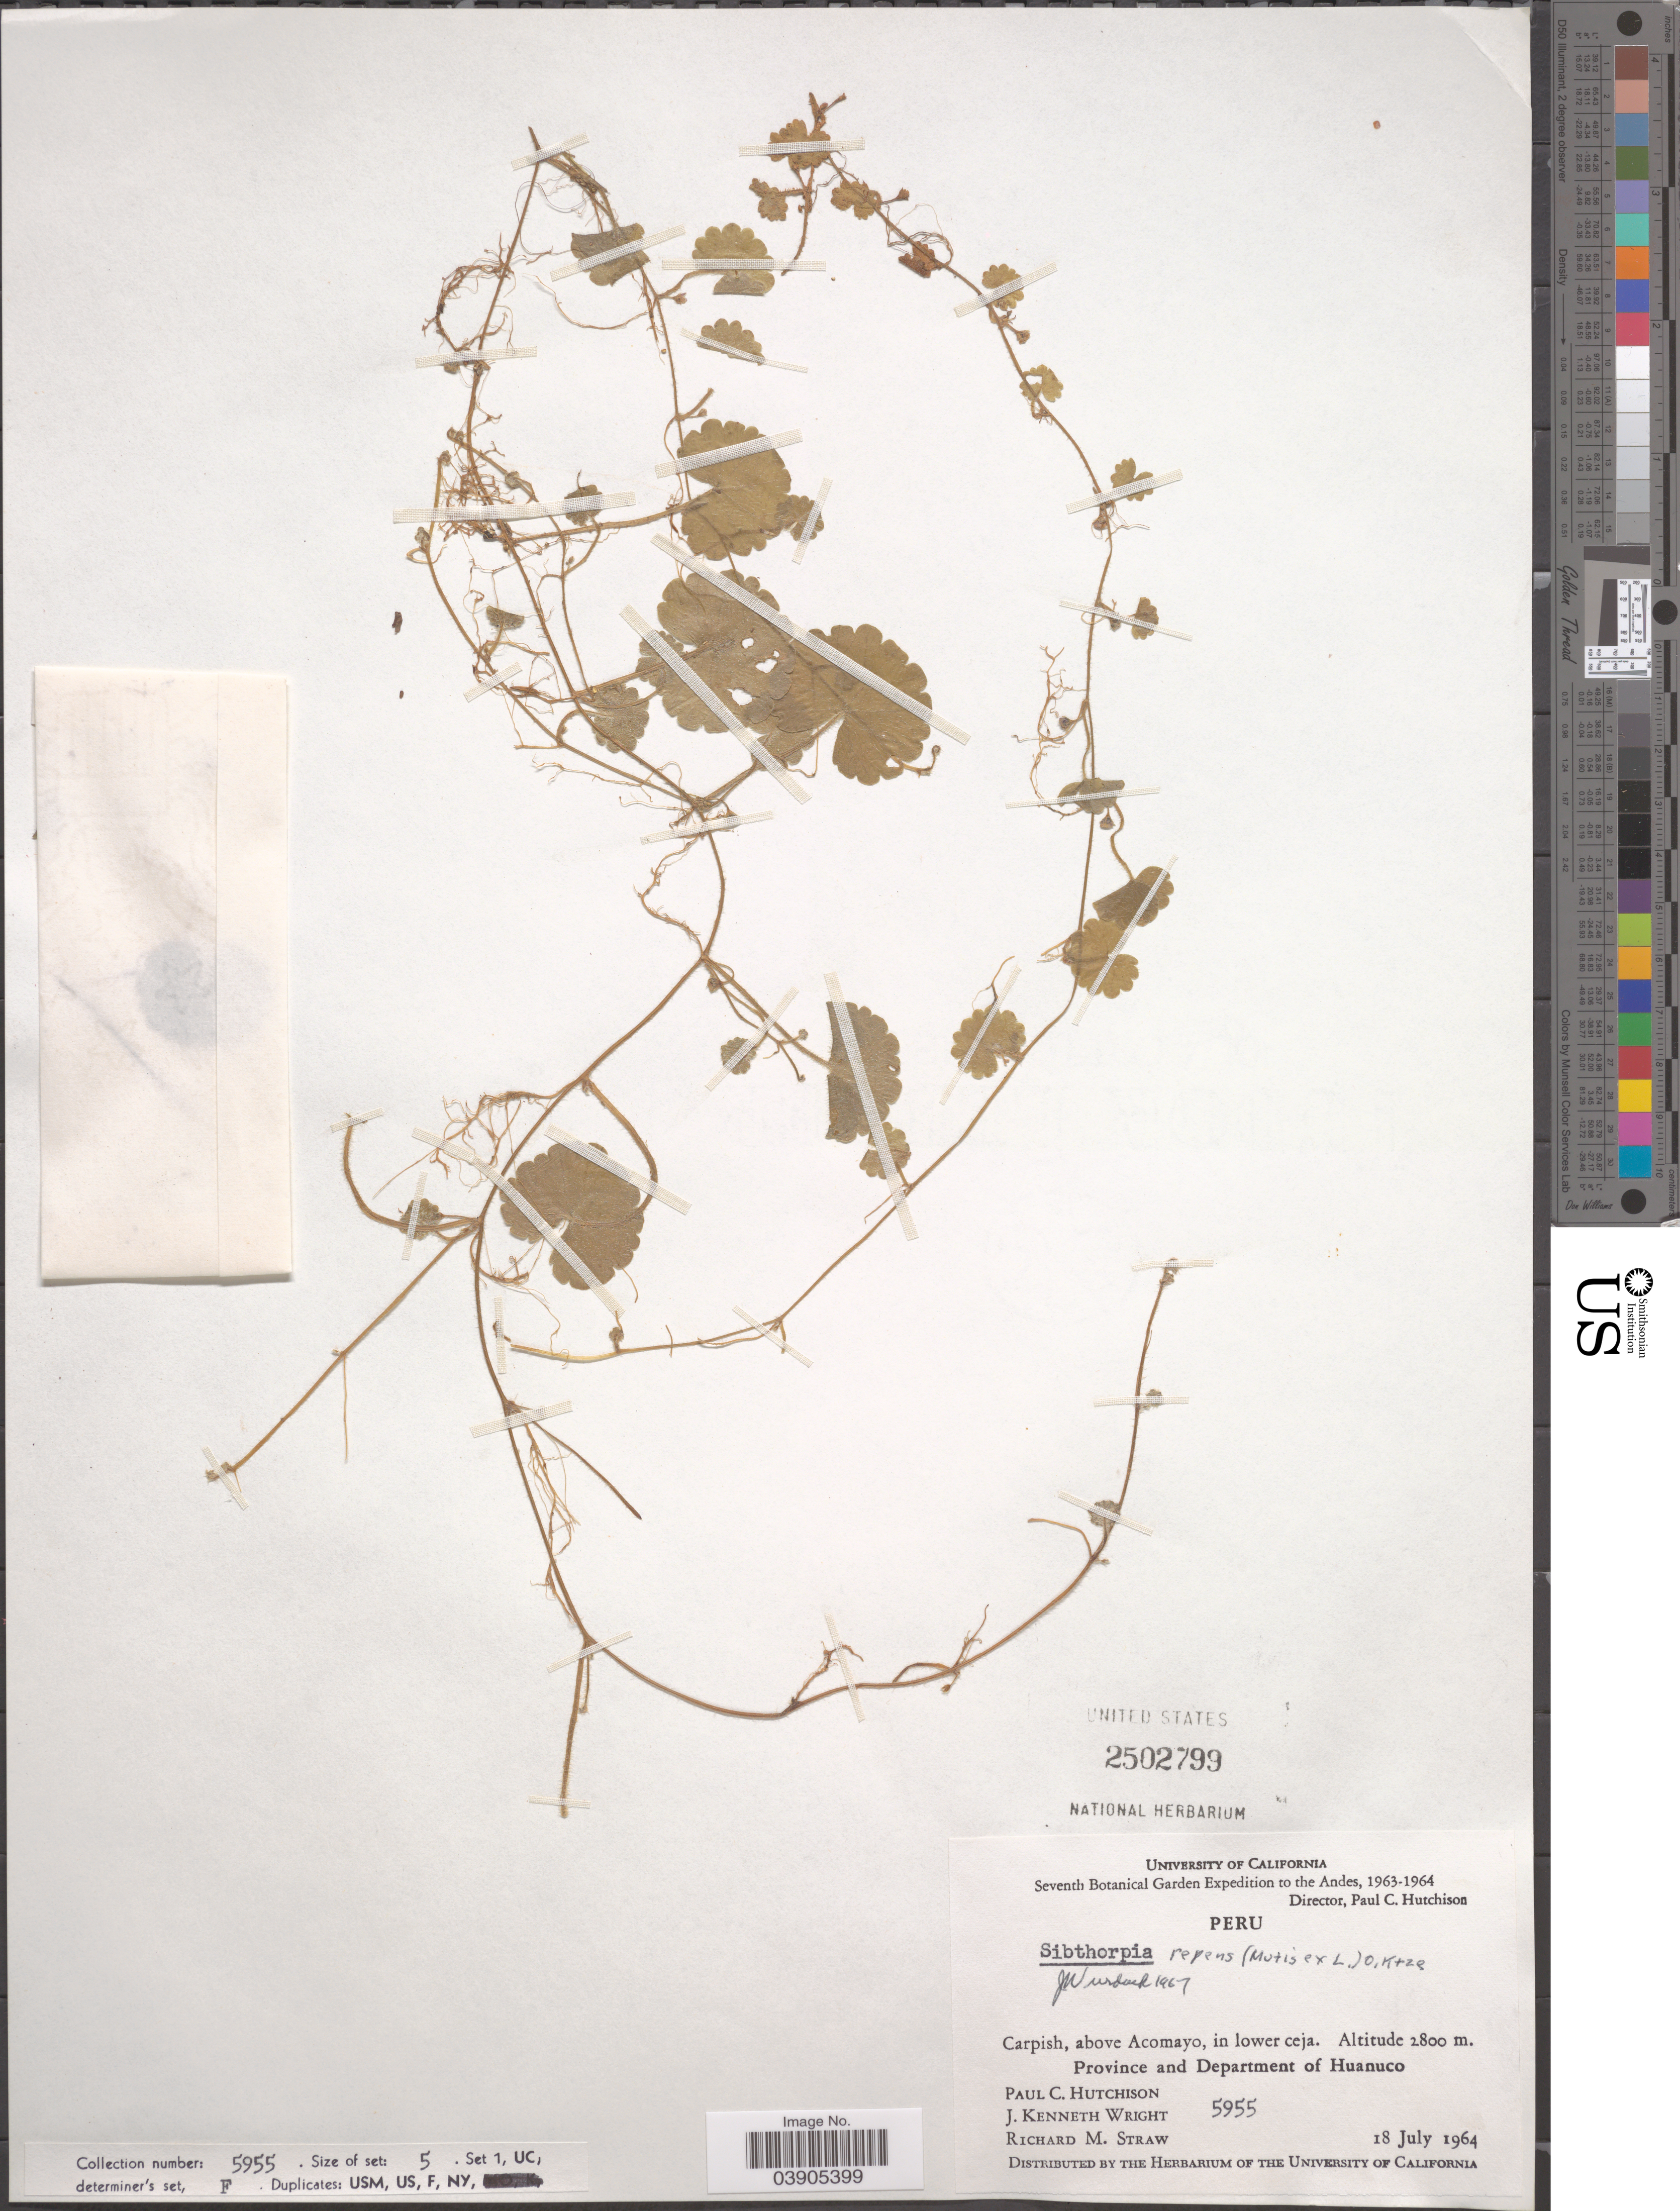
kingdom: Plantae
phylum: Tracheophyta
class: Magnoliopsida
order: Lamiales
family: Plantaginaceae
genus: Sibthorpia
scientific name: Sibthorpia repens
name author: (L.) Kuntze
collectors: P. C. Hutchison, J. K. Wright & R. M. Straw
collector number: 5955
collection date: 1964-07-18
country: Peru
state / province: Huánuco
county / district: Huánuco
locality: The Andes. Carpish, above Acomayo, in lower ceja. Province and Department of Huanuco.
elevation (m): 2800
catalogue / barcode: US 2502799